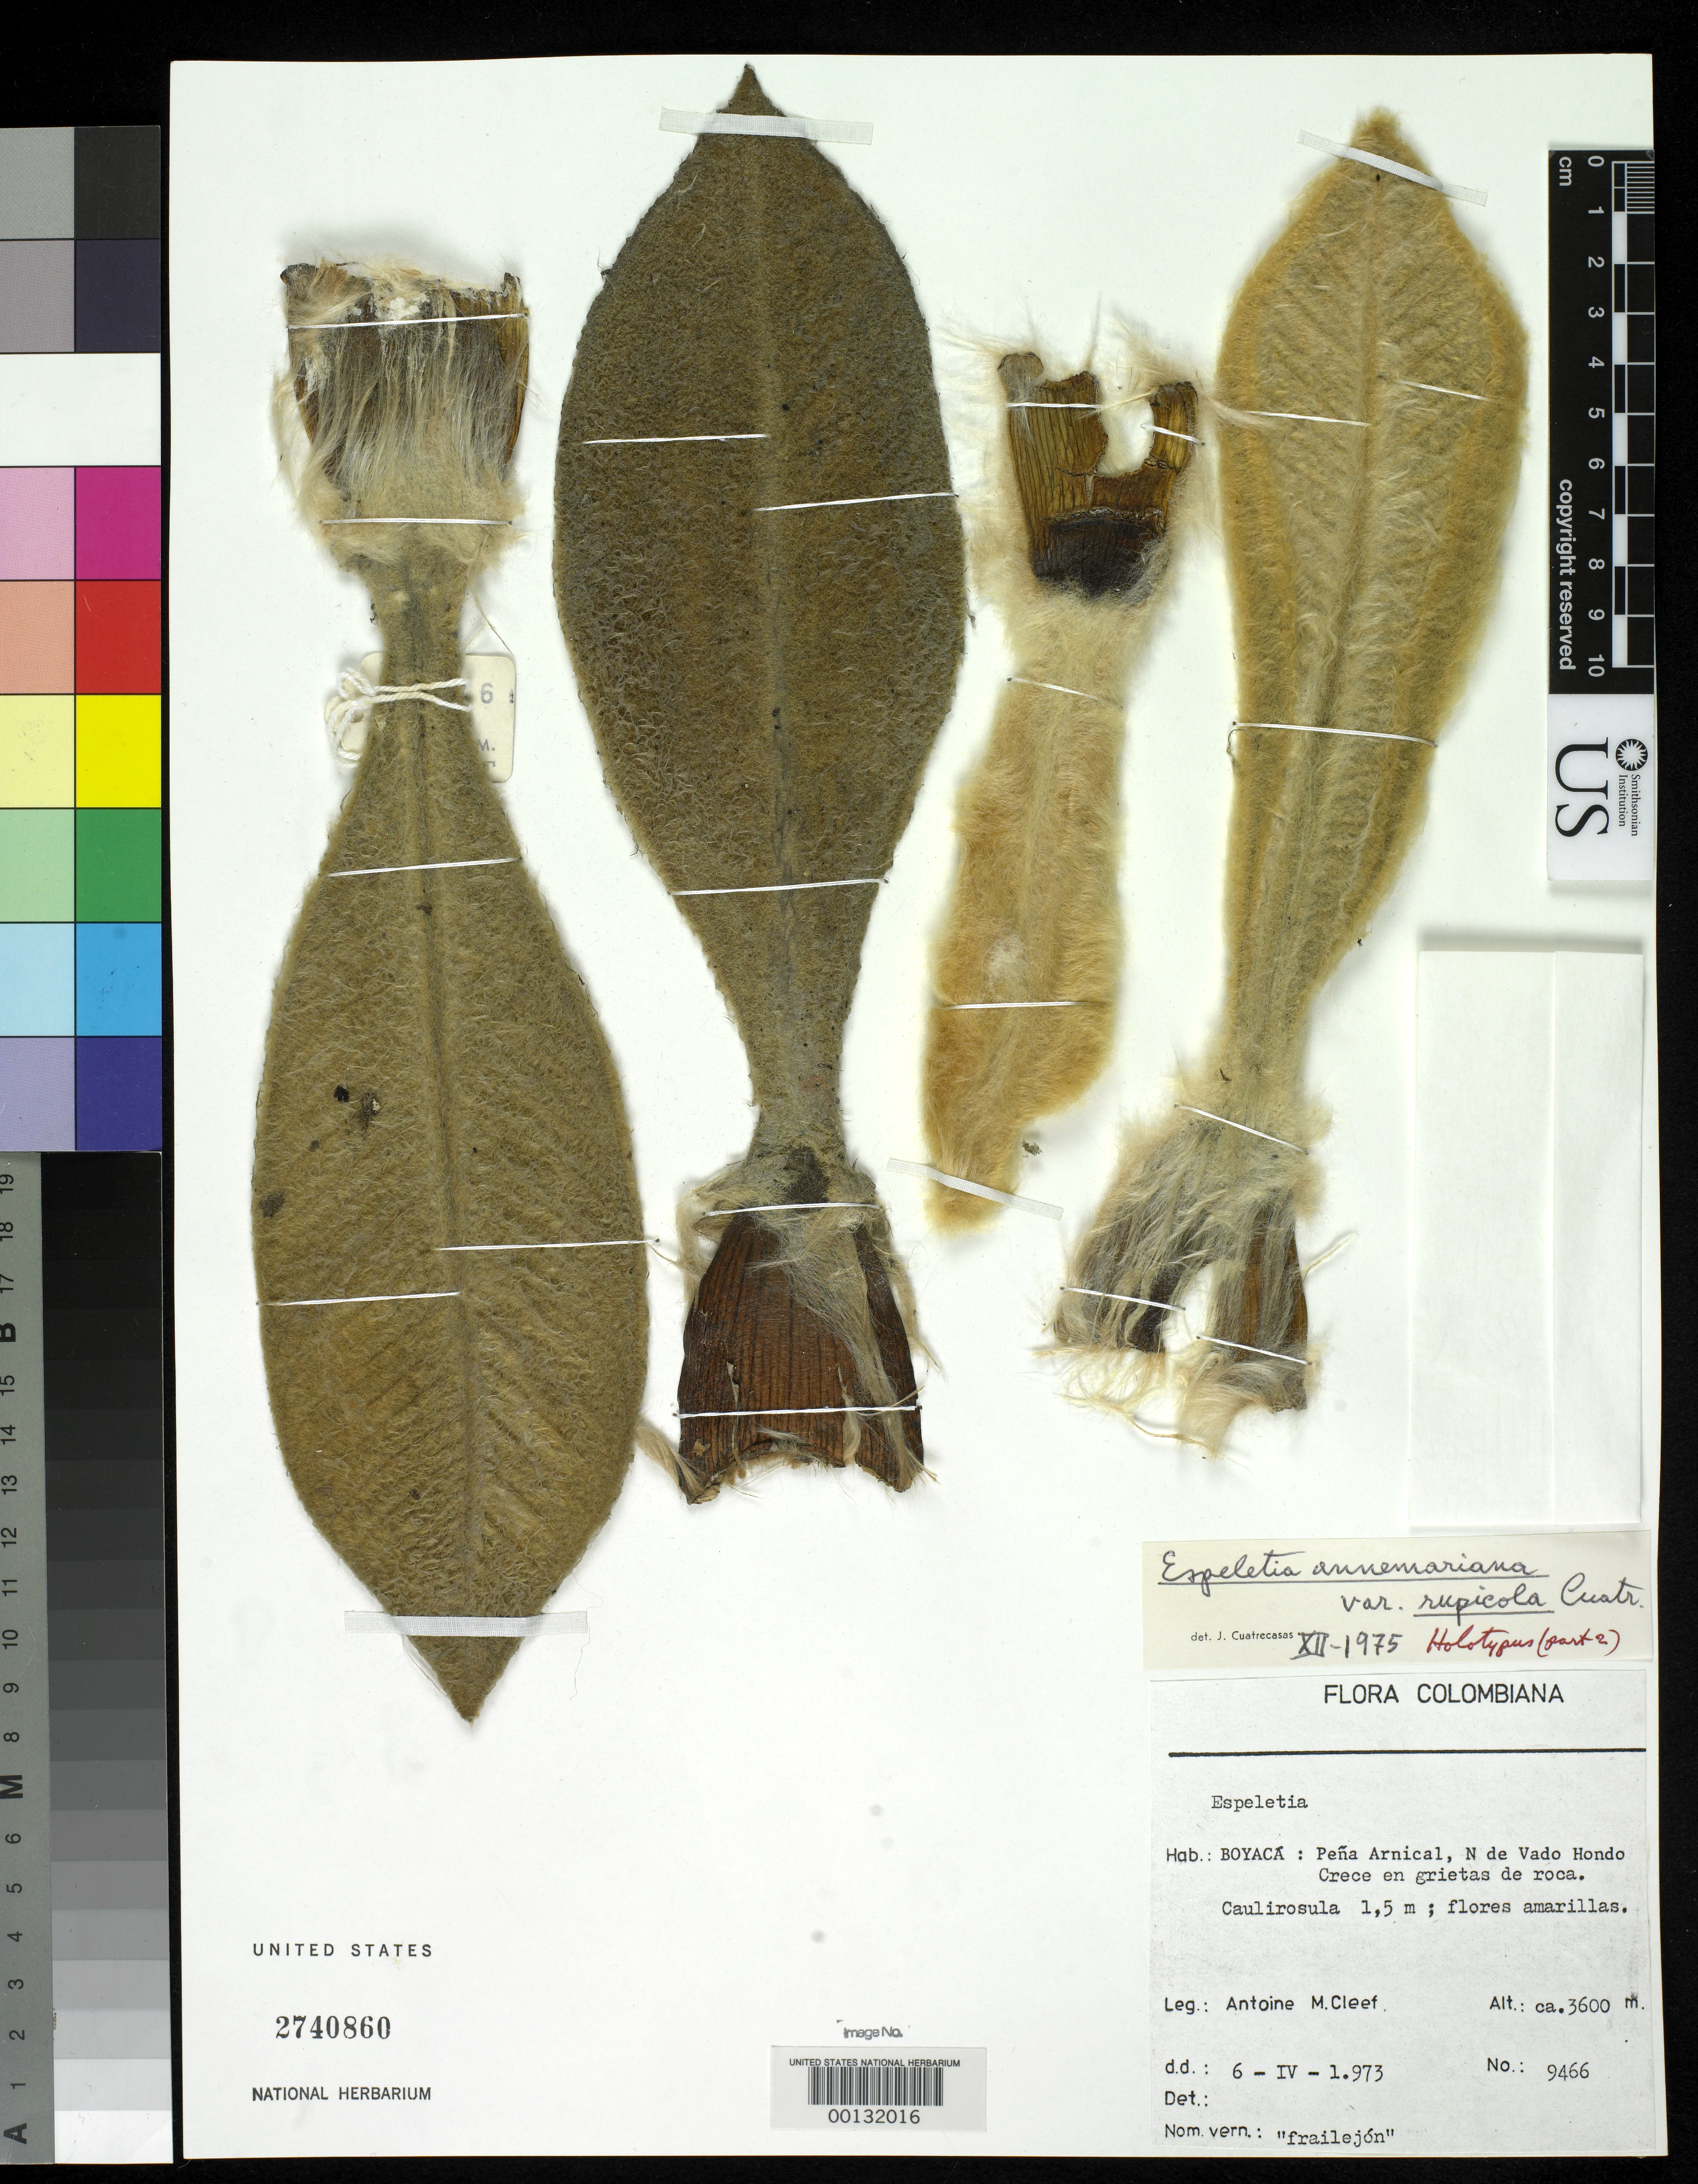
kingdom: Plantae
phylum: Tracheophyta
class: Magnoliopsida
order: Asterales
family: Asteraceae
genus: Espeletia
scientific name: Espeletia annemariana var. rupicola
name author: Cuatrec.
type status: Holotype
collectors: A. M. Cleef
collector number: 9466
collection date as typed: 06 Apr 1973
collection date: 1973-04-06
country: Colombia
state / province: Boyacá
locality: Pena Arnical, N of Vado Hondo.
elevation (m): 3600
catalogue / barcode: US 2740860